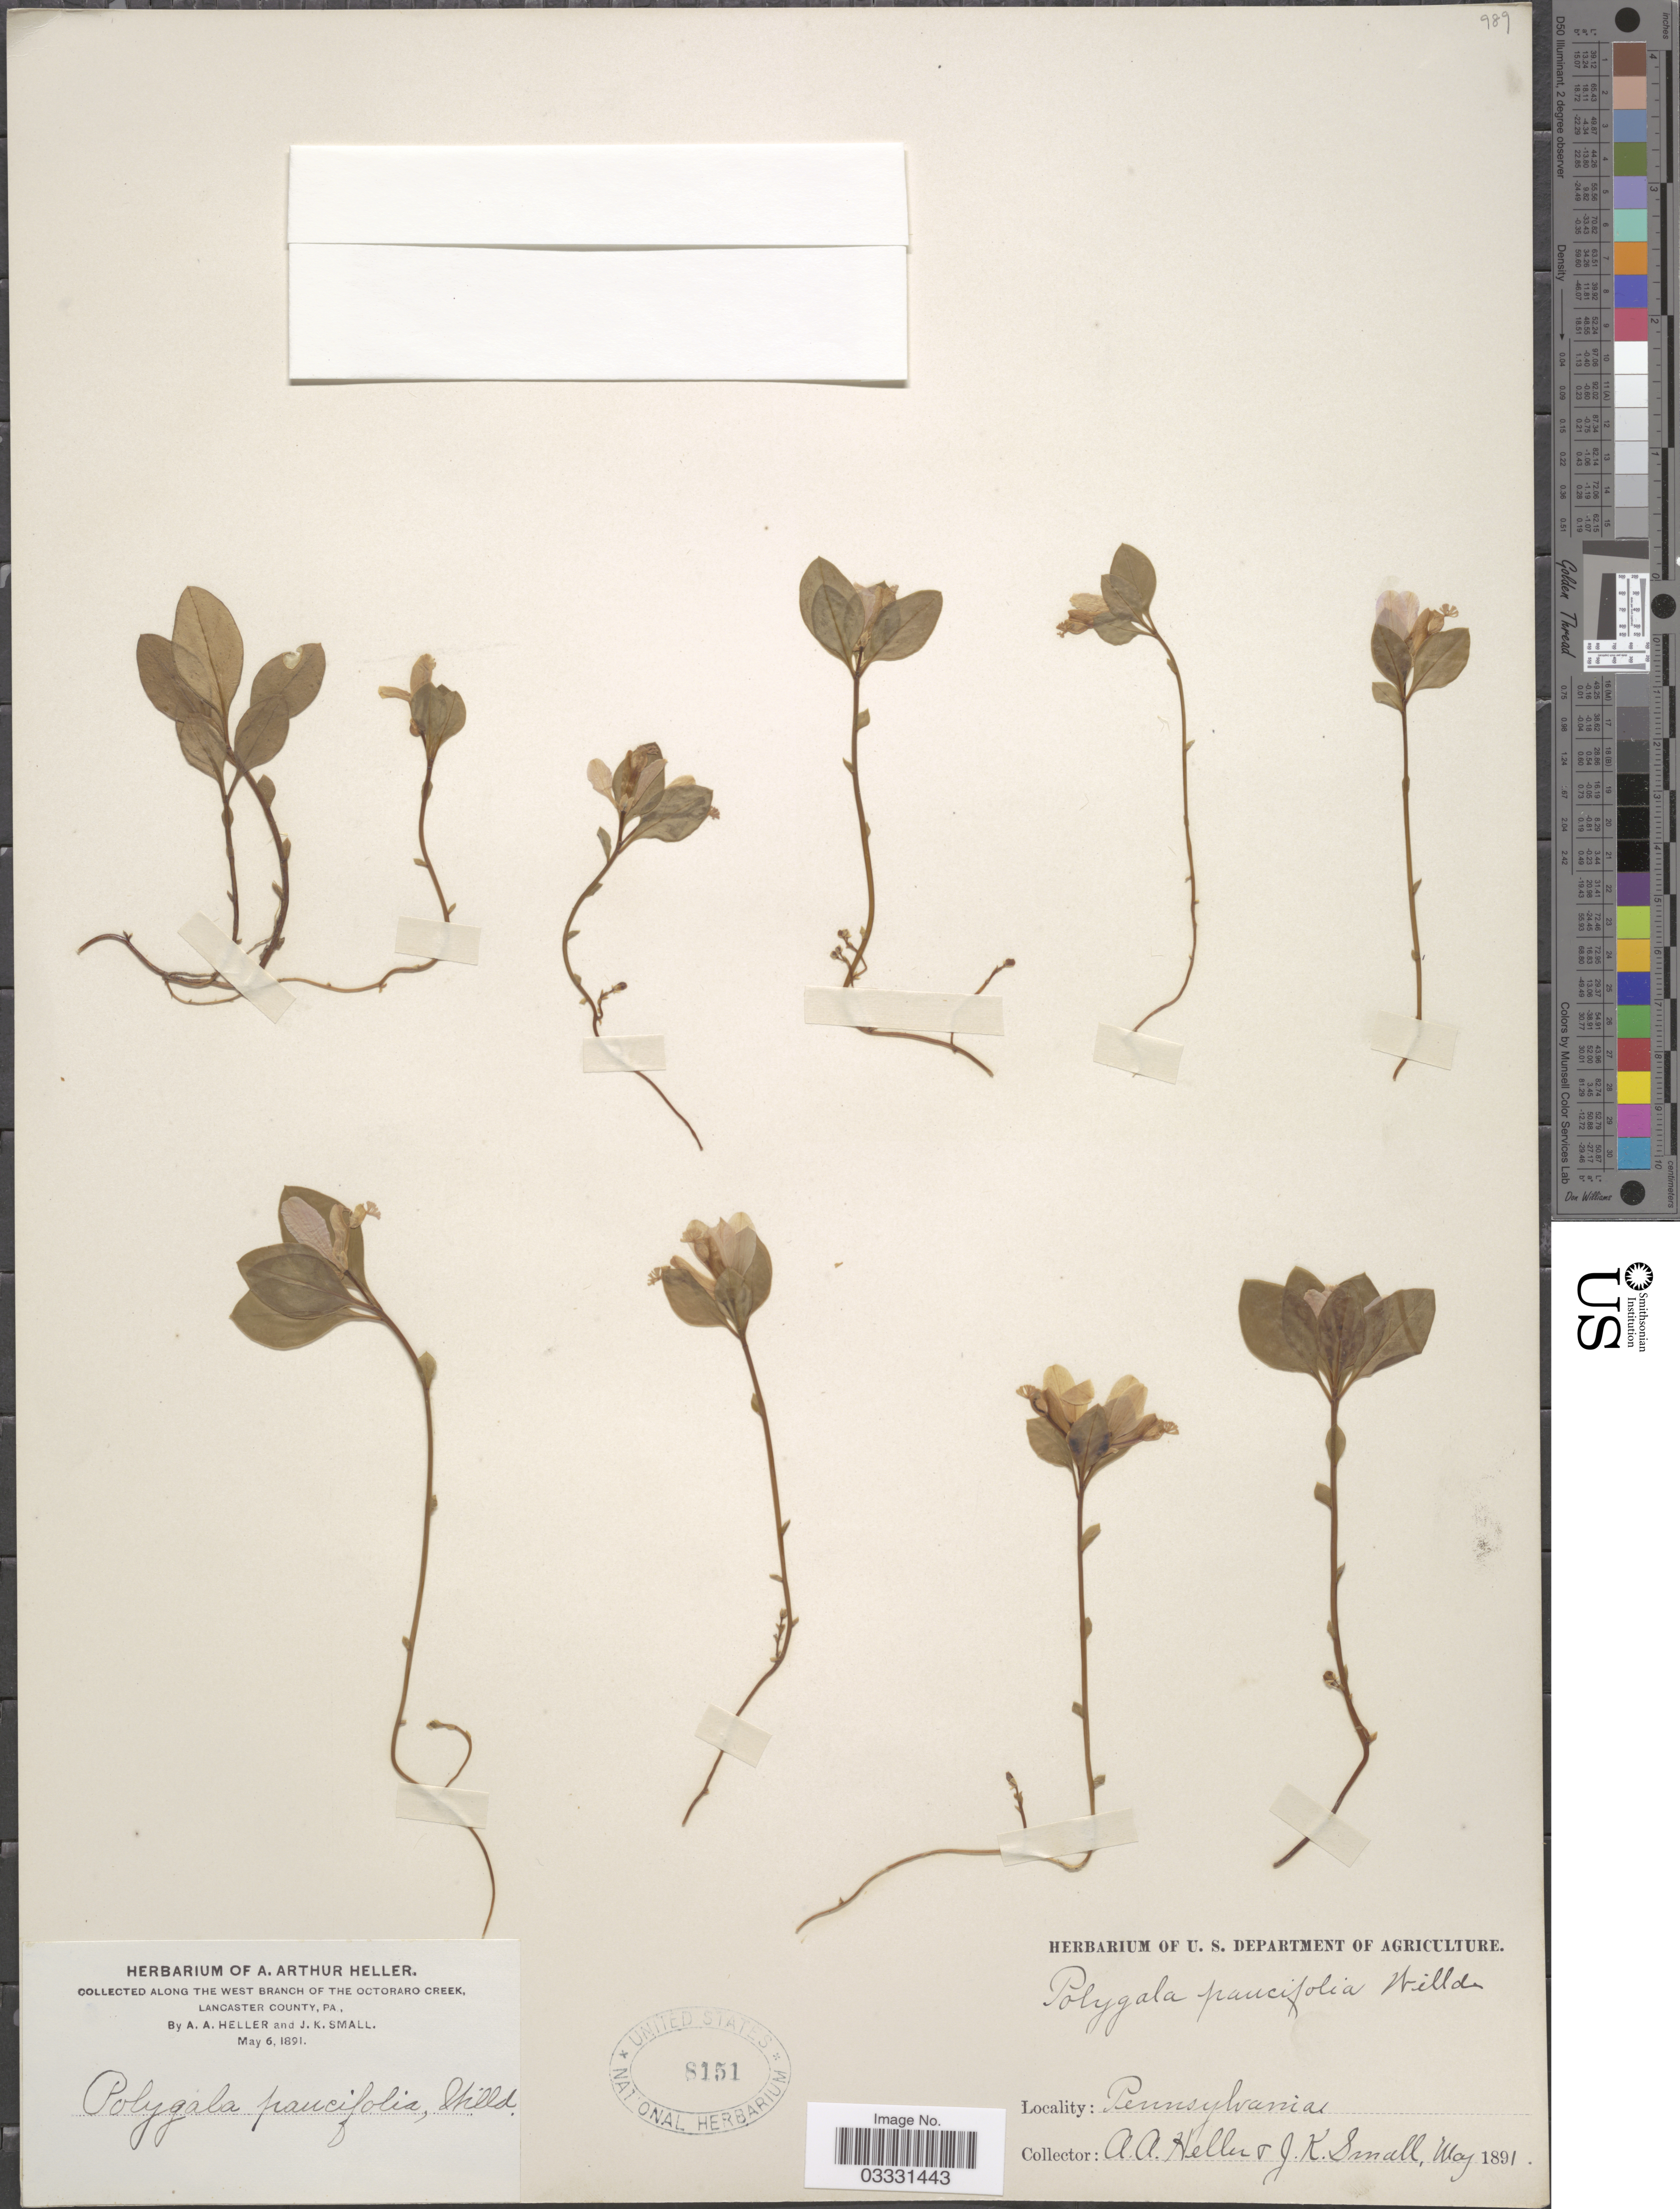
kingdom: Plantae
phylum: Tracheophyta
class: Magnoliopsida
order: Fabales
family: Polygalaceae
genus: Polygaloides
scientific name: Polygaloides paucifolia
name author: (Willd.) J.R. Abbott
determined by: Strong, Mark T., (BOT), Smithsonian Institution - National Museum of Natural History (UNITED STATES)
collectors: A. A. Heller & J. K. Small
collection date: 1891-05-06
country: United States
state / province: Pennsylvania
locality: Along the west branch of the Octoraro Creek, Lancaster County.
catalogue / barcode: US 8151